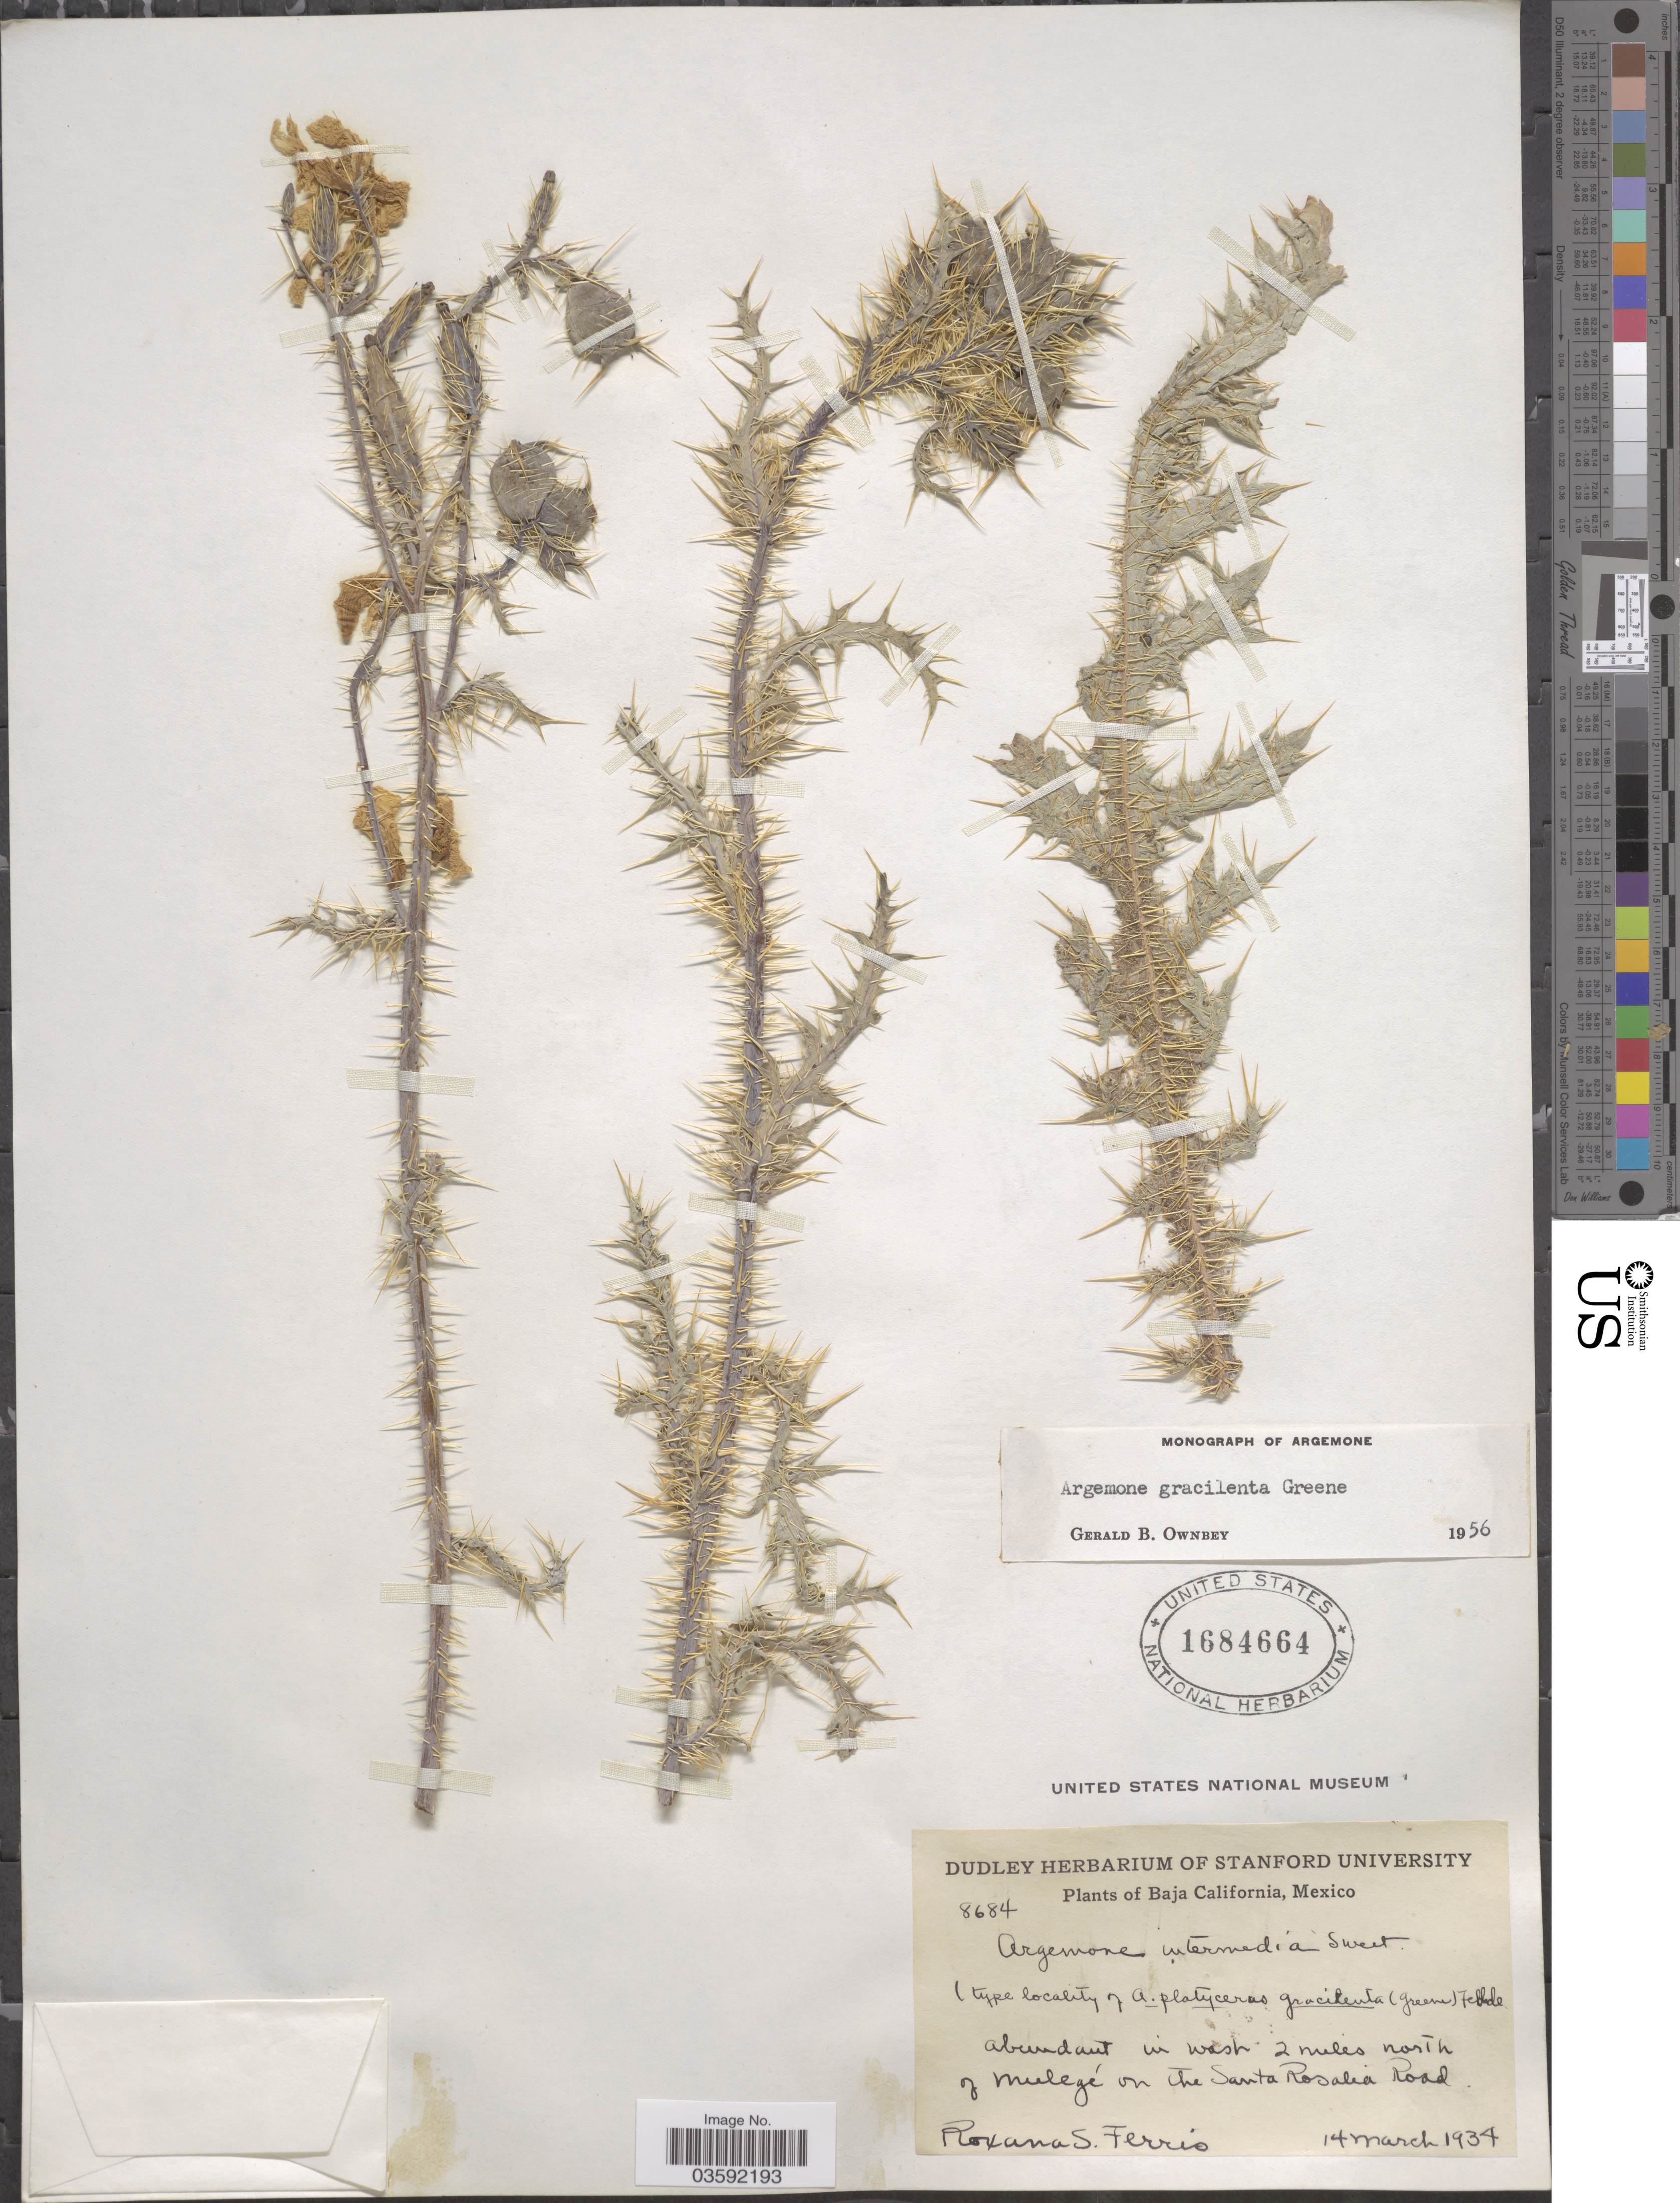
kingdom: Plantae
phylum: Tracheophyta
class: Magnoliopsida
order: Ranunculales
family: Papaveraceae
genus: Argemone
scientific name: Argemone gracilenta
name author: Greene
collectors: R. S. Ferris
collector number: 8684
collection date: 1934-03-14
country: Mexico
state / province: Baja California Sur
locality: Abundant in wash 2 miles north of Mulegé on The Santa Rosalia Road.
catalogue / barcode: US 1684664